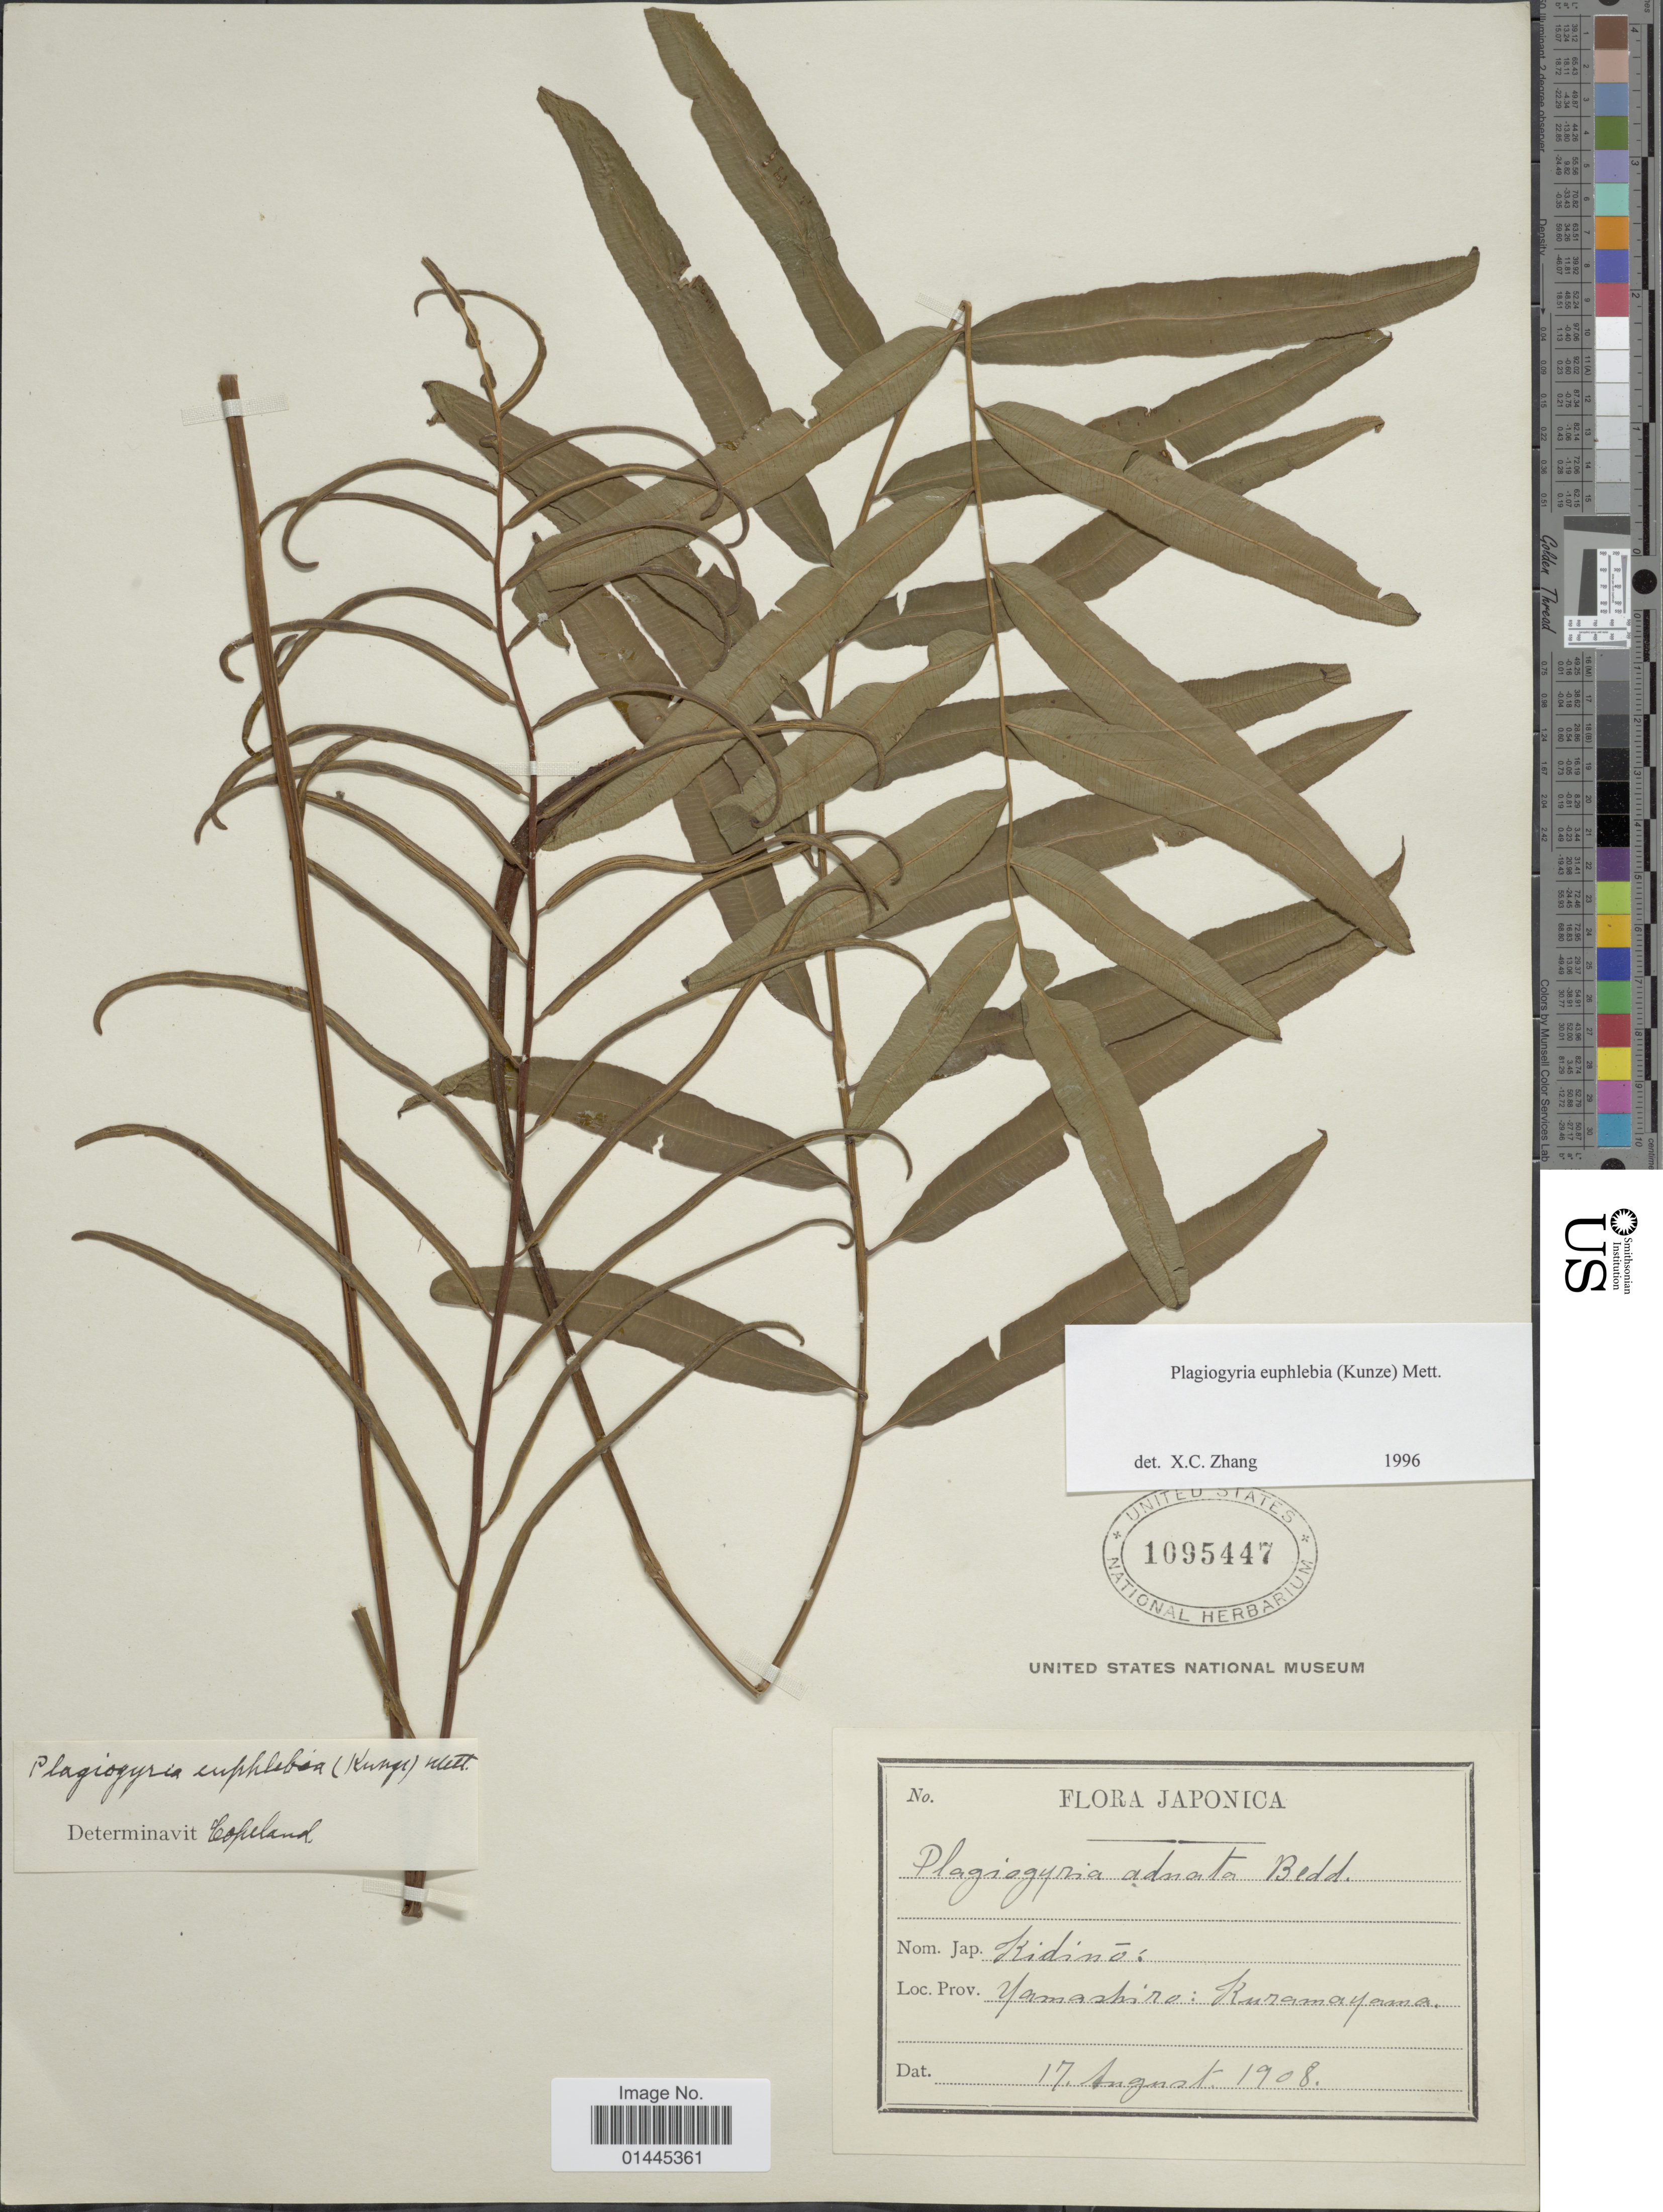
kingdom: Plantae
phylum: Tracheophyta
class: Polypodiopsida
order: Cyatheales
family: Plagiogyriaceae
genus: Plagiogyria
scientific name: Plagiogyria euphlebia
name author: (Kunze) Mett.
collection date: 1908-08-17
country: Japan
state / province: Kyoto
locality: Japonica, Yamashiro: Kuramayama.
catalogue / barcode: US 1095447